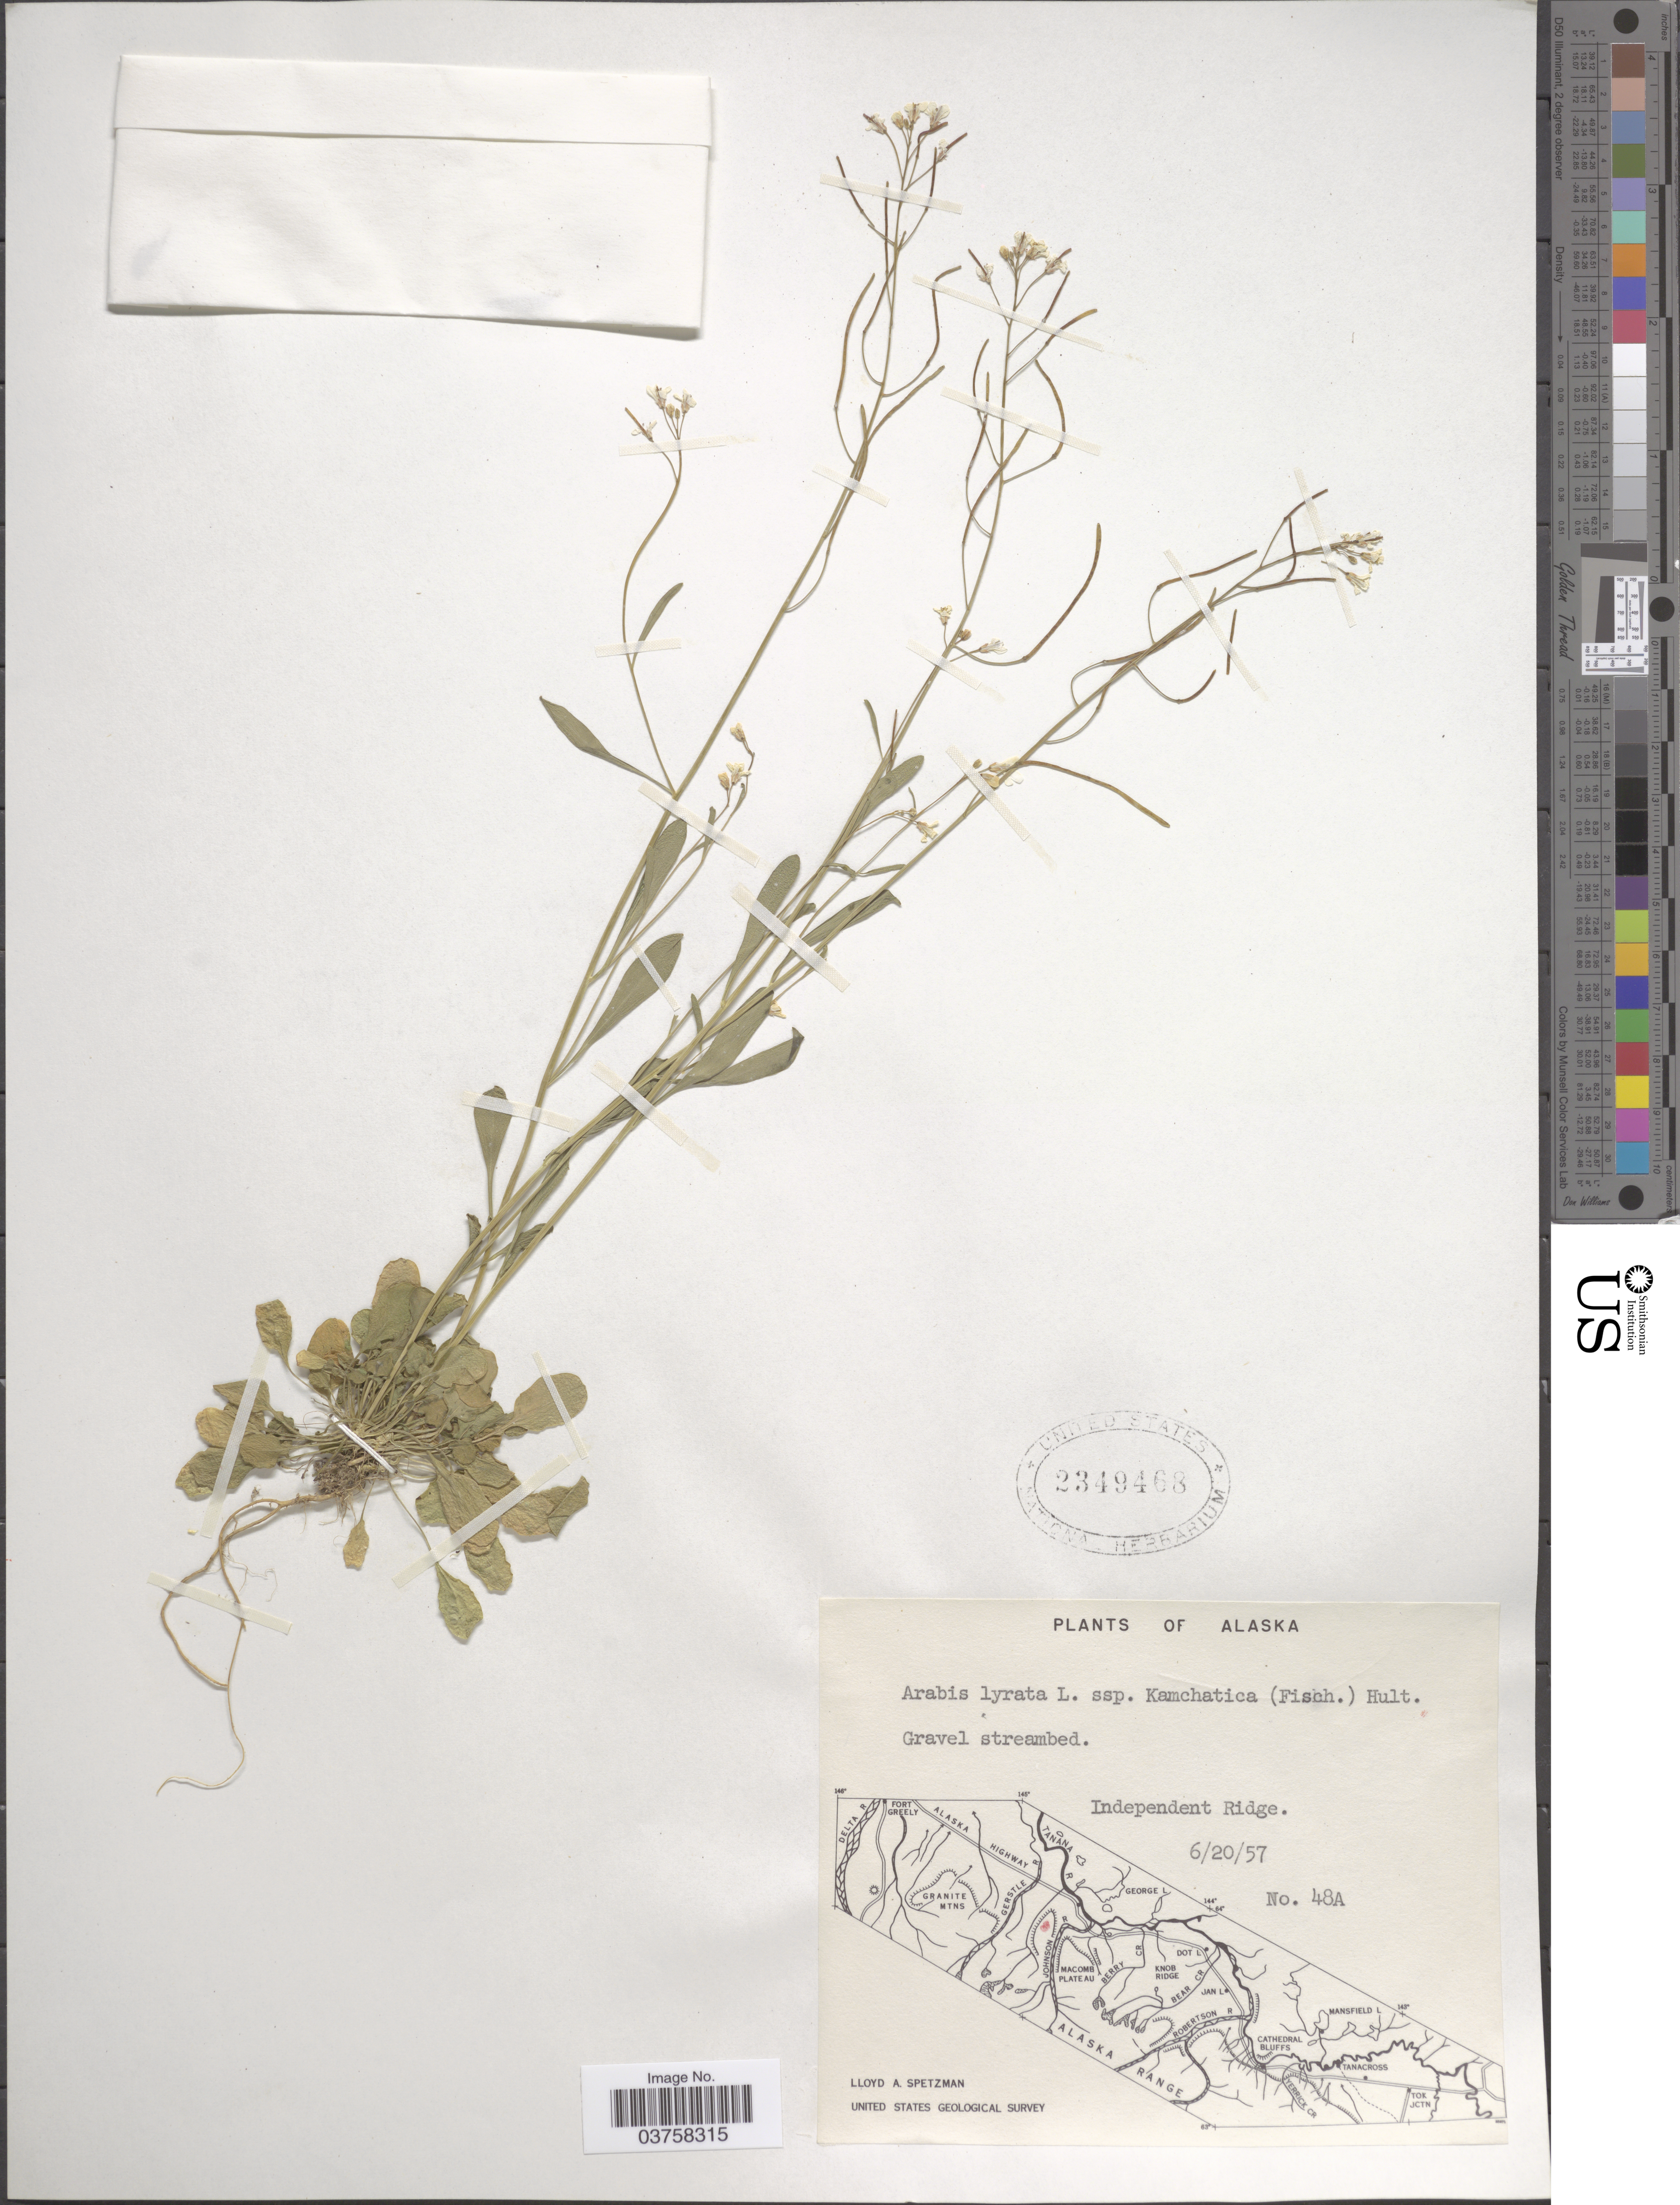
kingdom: Plantae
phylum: Tracheophyta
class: Magnoliopsida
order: Brassicales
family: Brassicaceae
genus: Arabidopsis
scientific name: Arabidopsis lyrata subsp. kamchatica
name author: (Fisch. ex DC.) O'Kane & Al-Shehbaz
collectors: L. Spetzman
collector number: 48A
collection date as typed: Transcribed d/m/y: 20/6/57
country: United States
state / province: Alaska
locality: Independent Ridge.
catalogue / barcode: US 2349468